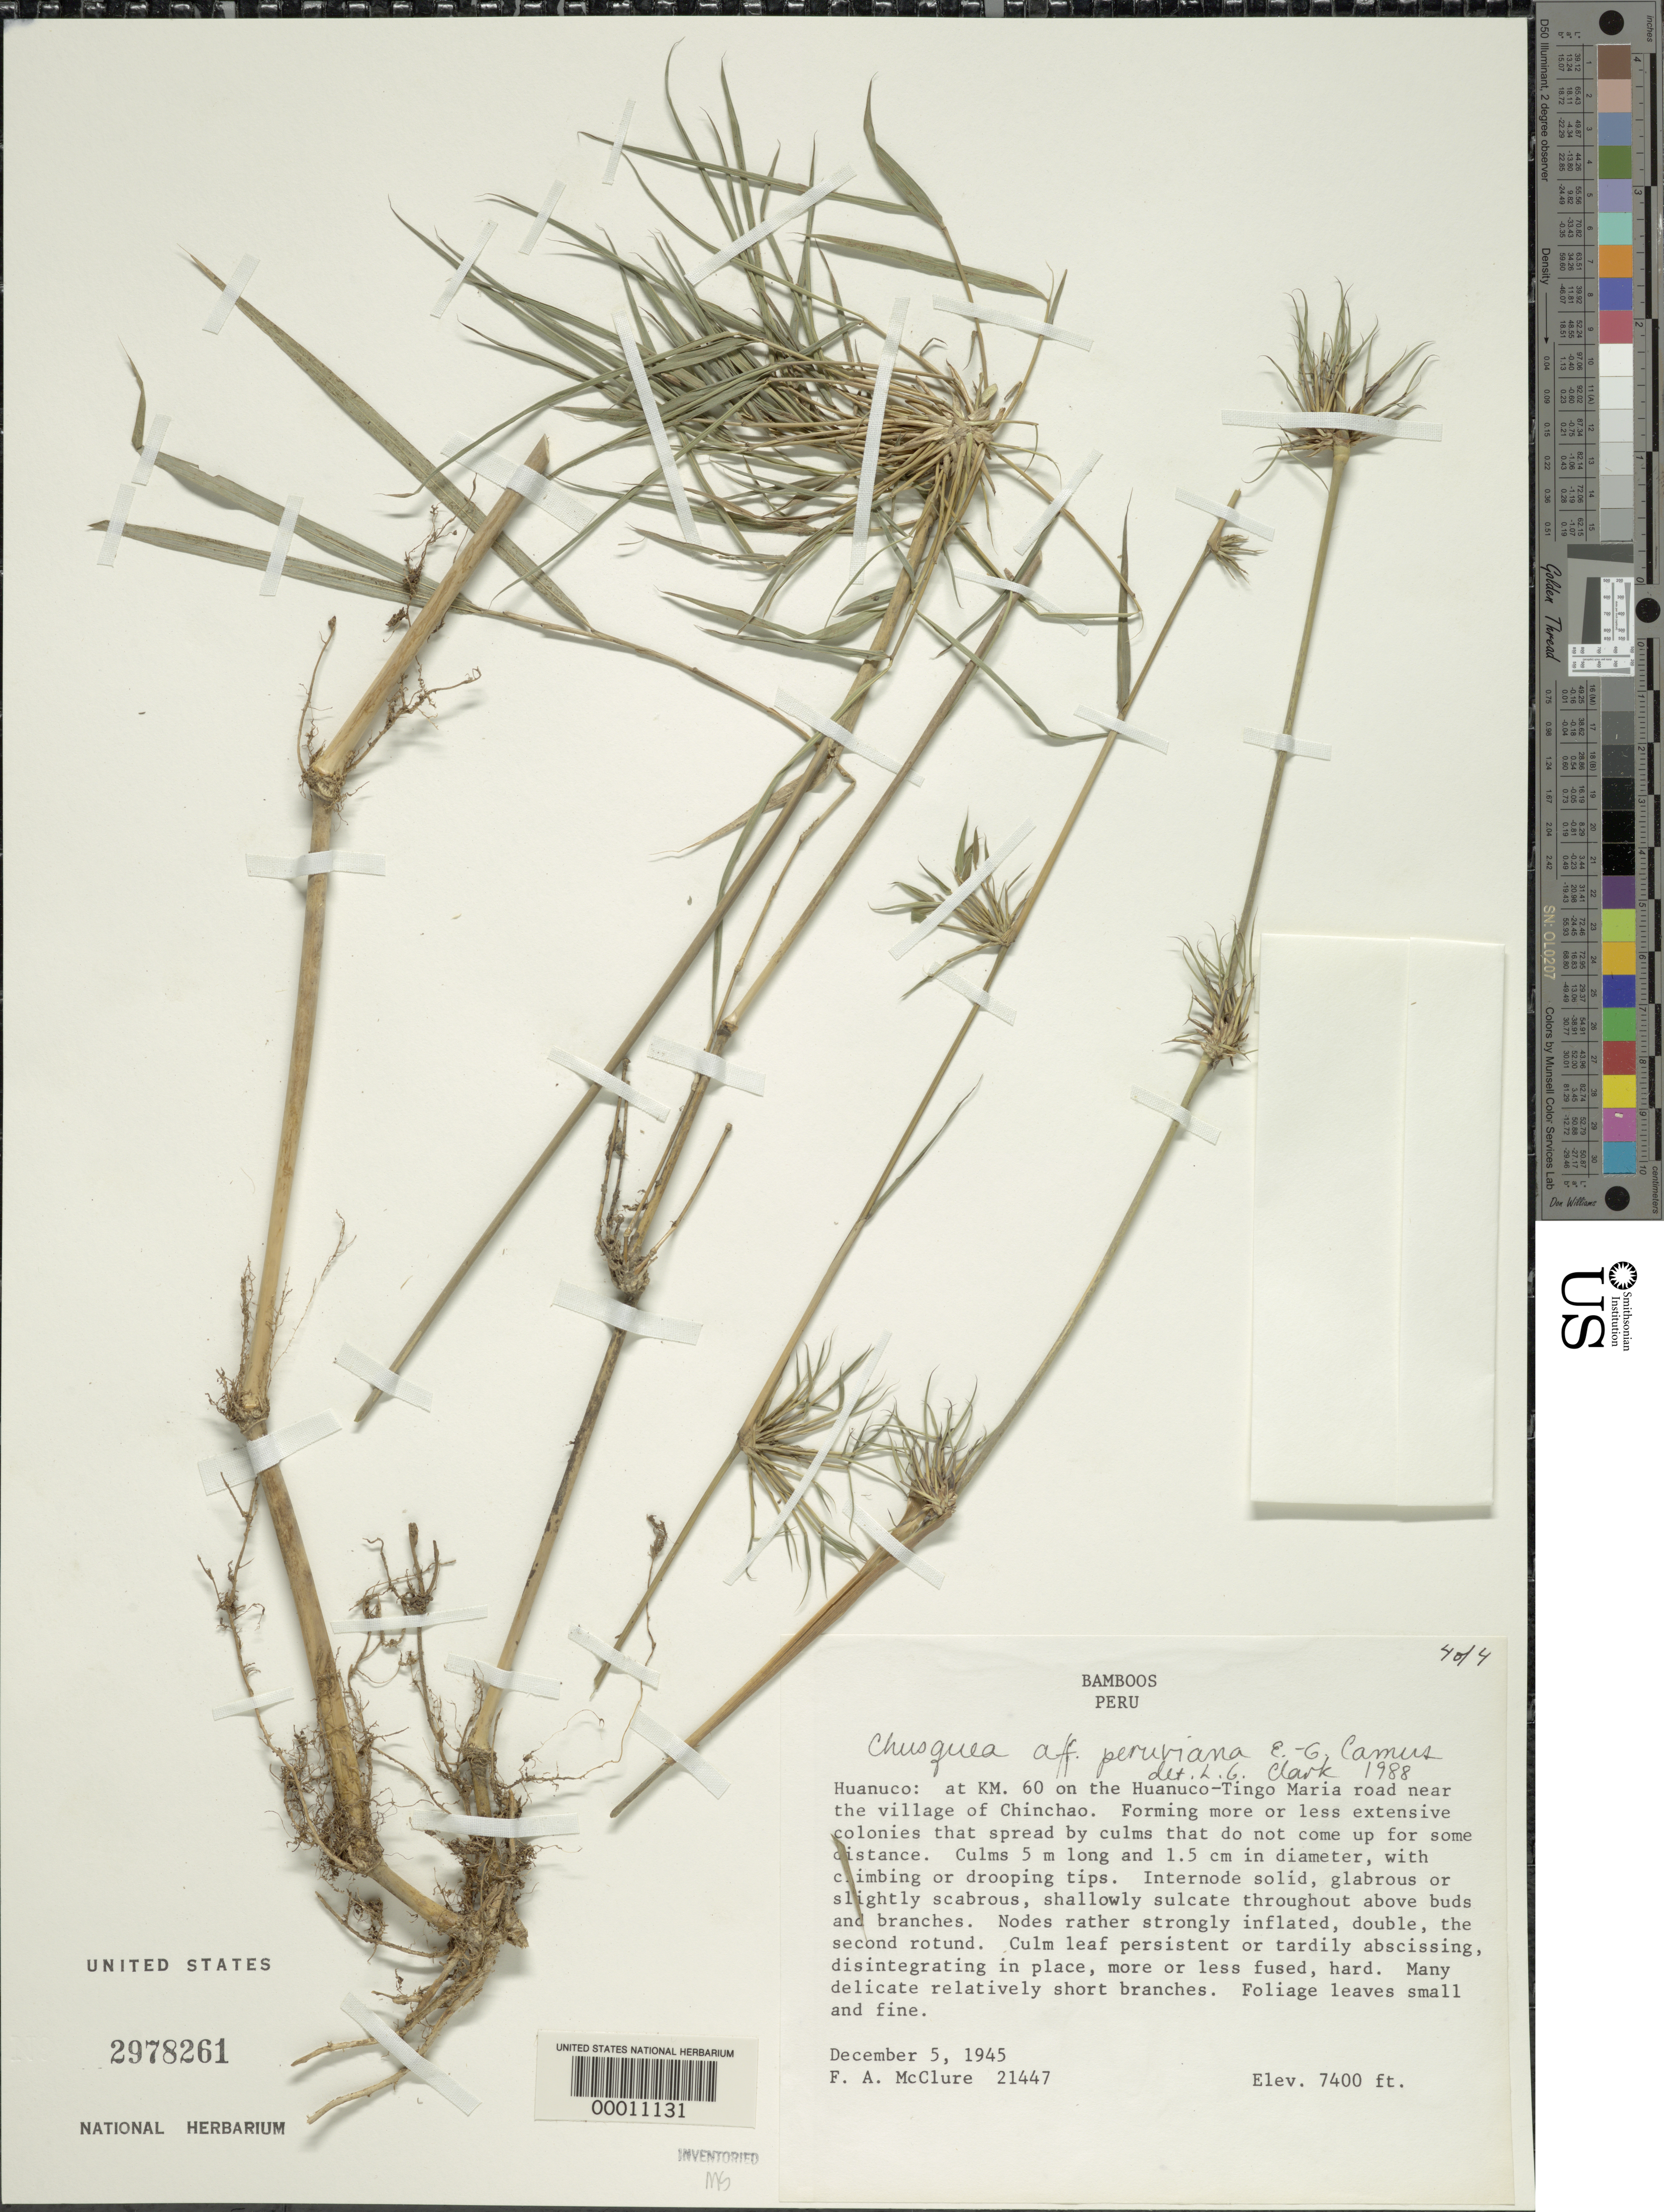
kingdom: Plantae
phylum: Tracheophyta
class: Liliopsida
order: Poales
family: Poaceae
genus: Chusquea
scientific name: Chusquea peruviana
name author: E.G. Camus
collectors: F. A. McClure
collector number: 21447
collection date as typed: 05 Dec 1945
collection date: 1945-12-05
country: Peru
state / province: Huánuco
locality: Carpish Pass, 50 Km north of Huanuco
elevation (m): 2255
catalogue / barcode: US 2978261